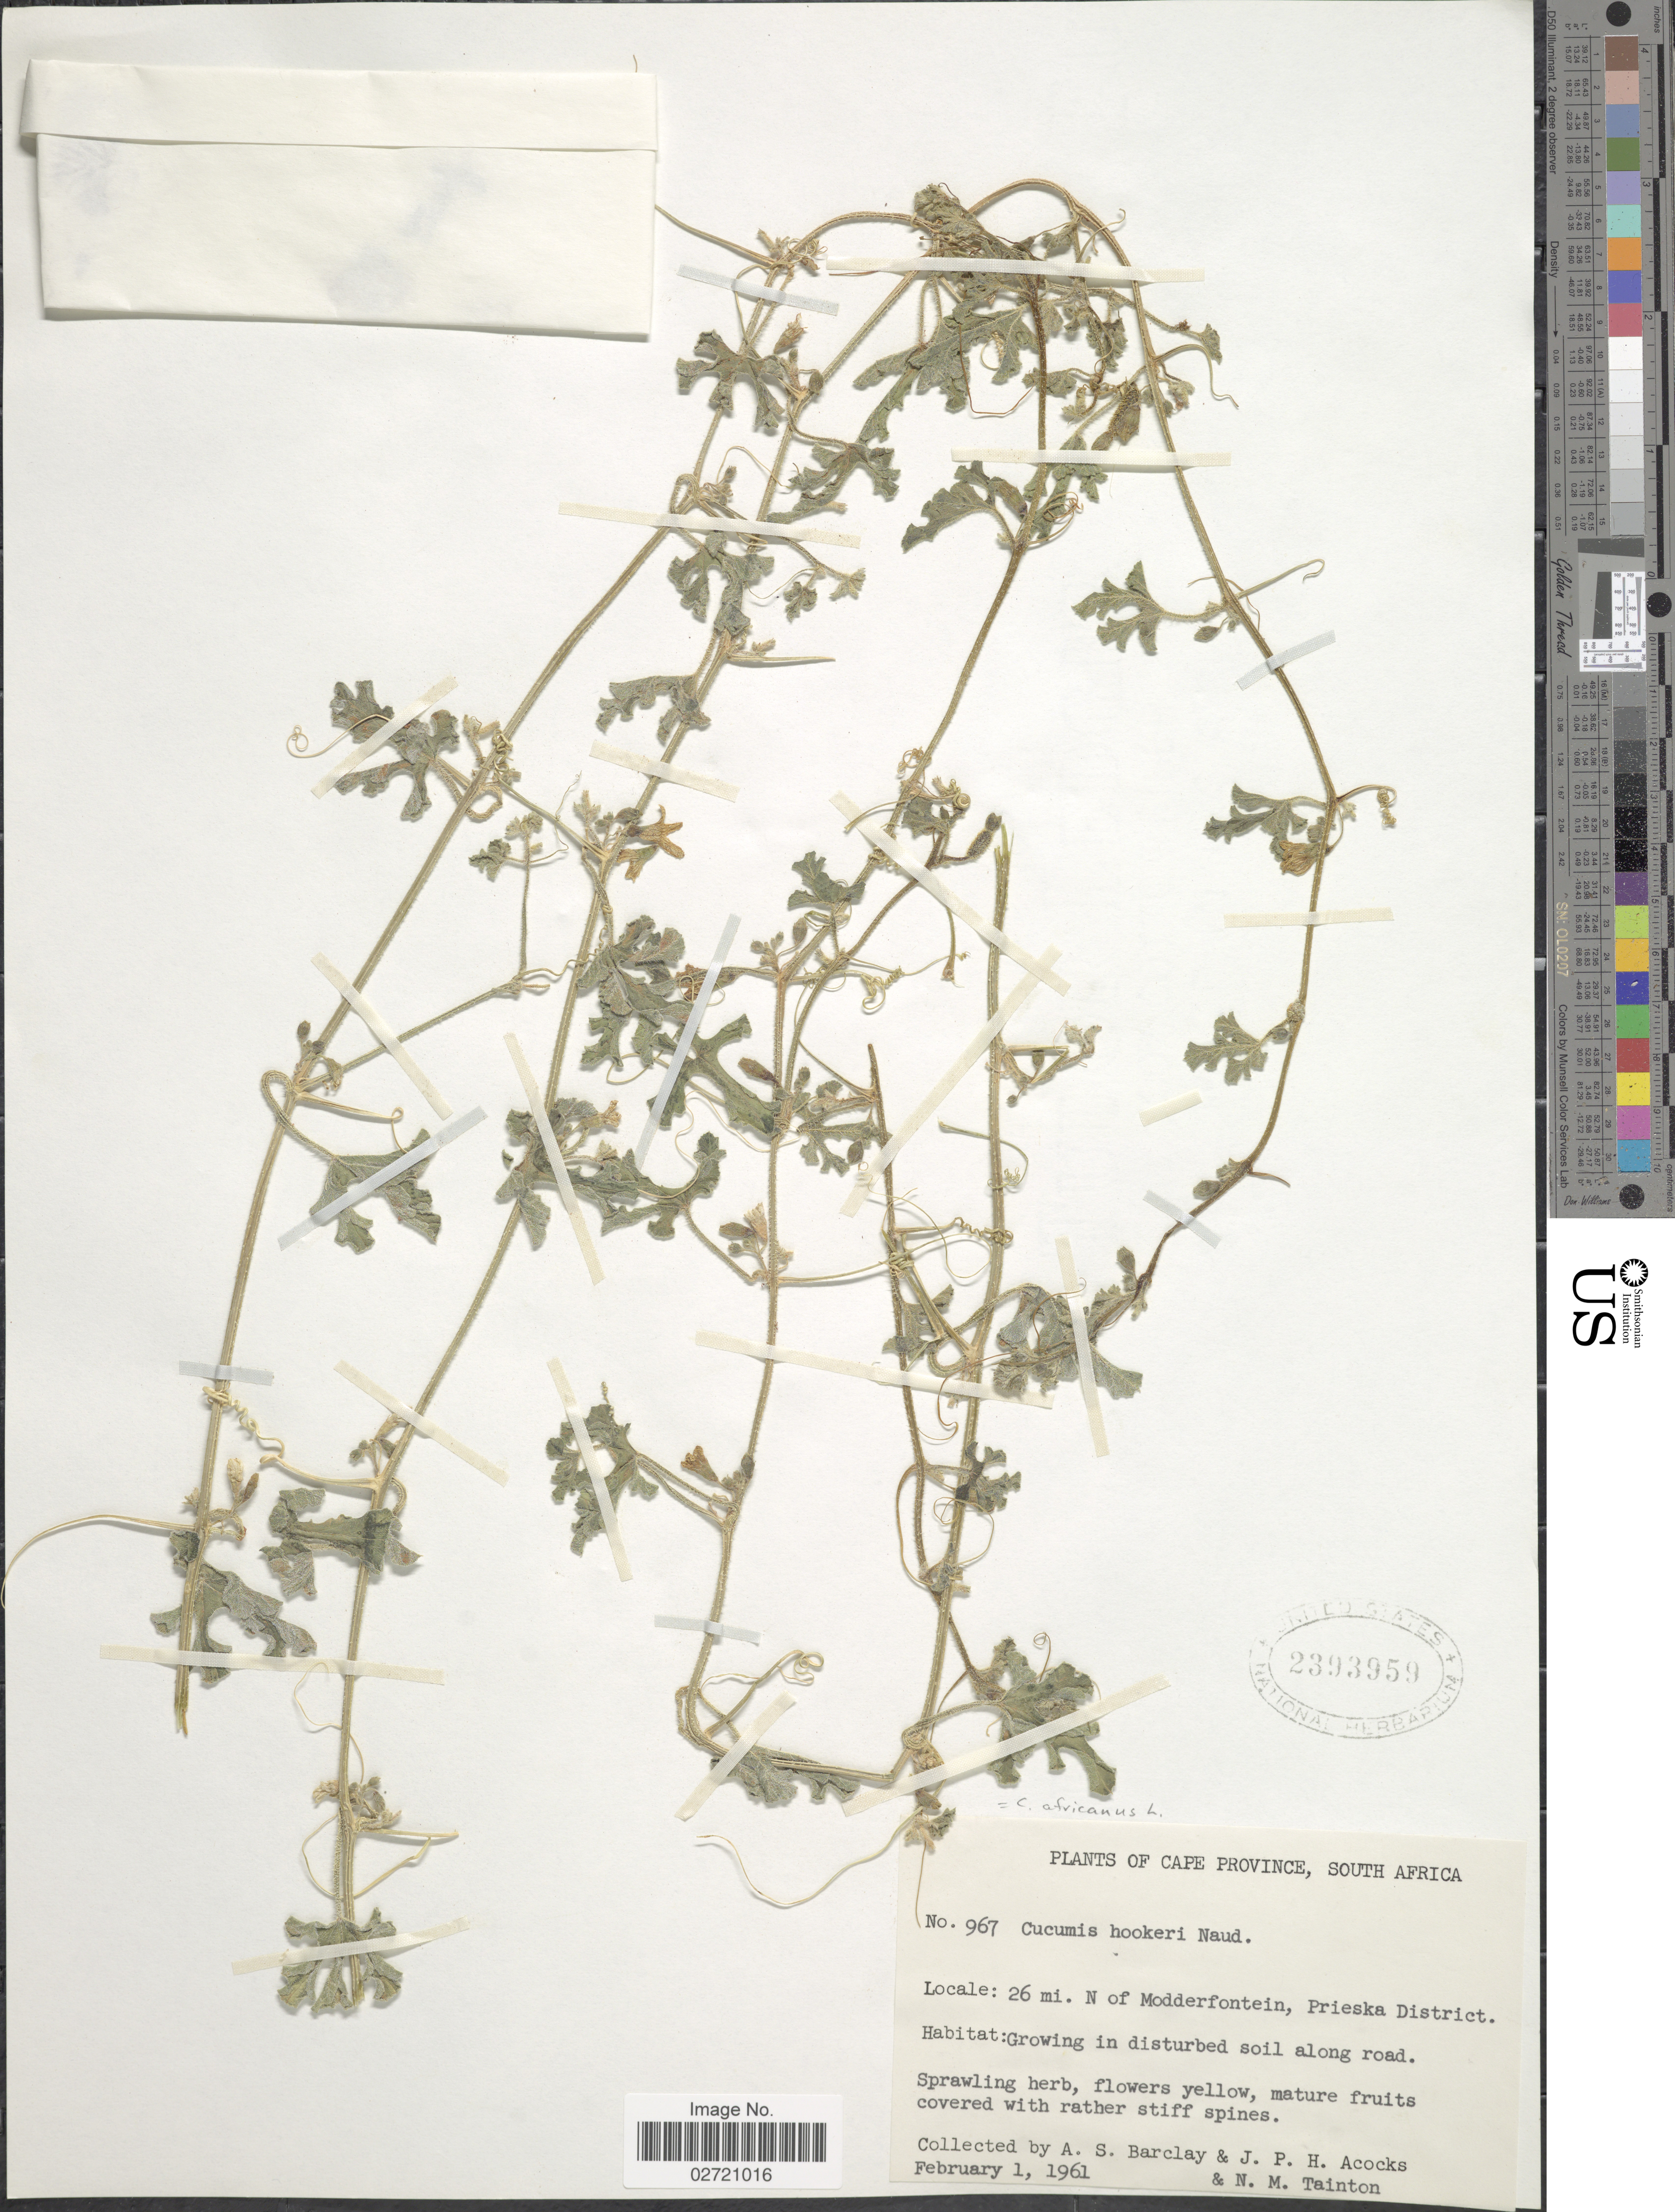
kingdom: Plantae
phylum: Tracheophyta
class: Magnoliopsida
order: Cucurbitales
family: Cucurbitaceae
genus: Cucumis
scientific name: Cucumis africanus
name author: L. f.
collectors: A. S. Barclay, J. P. Acocks & N. Tainton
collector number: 967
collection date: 1961-02-01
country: South Africa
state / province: Northern Cape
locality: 26 mi. N of Modderfontein, Prieska District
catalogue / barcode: US 2393959